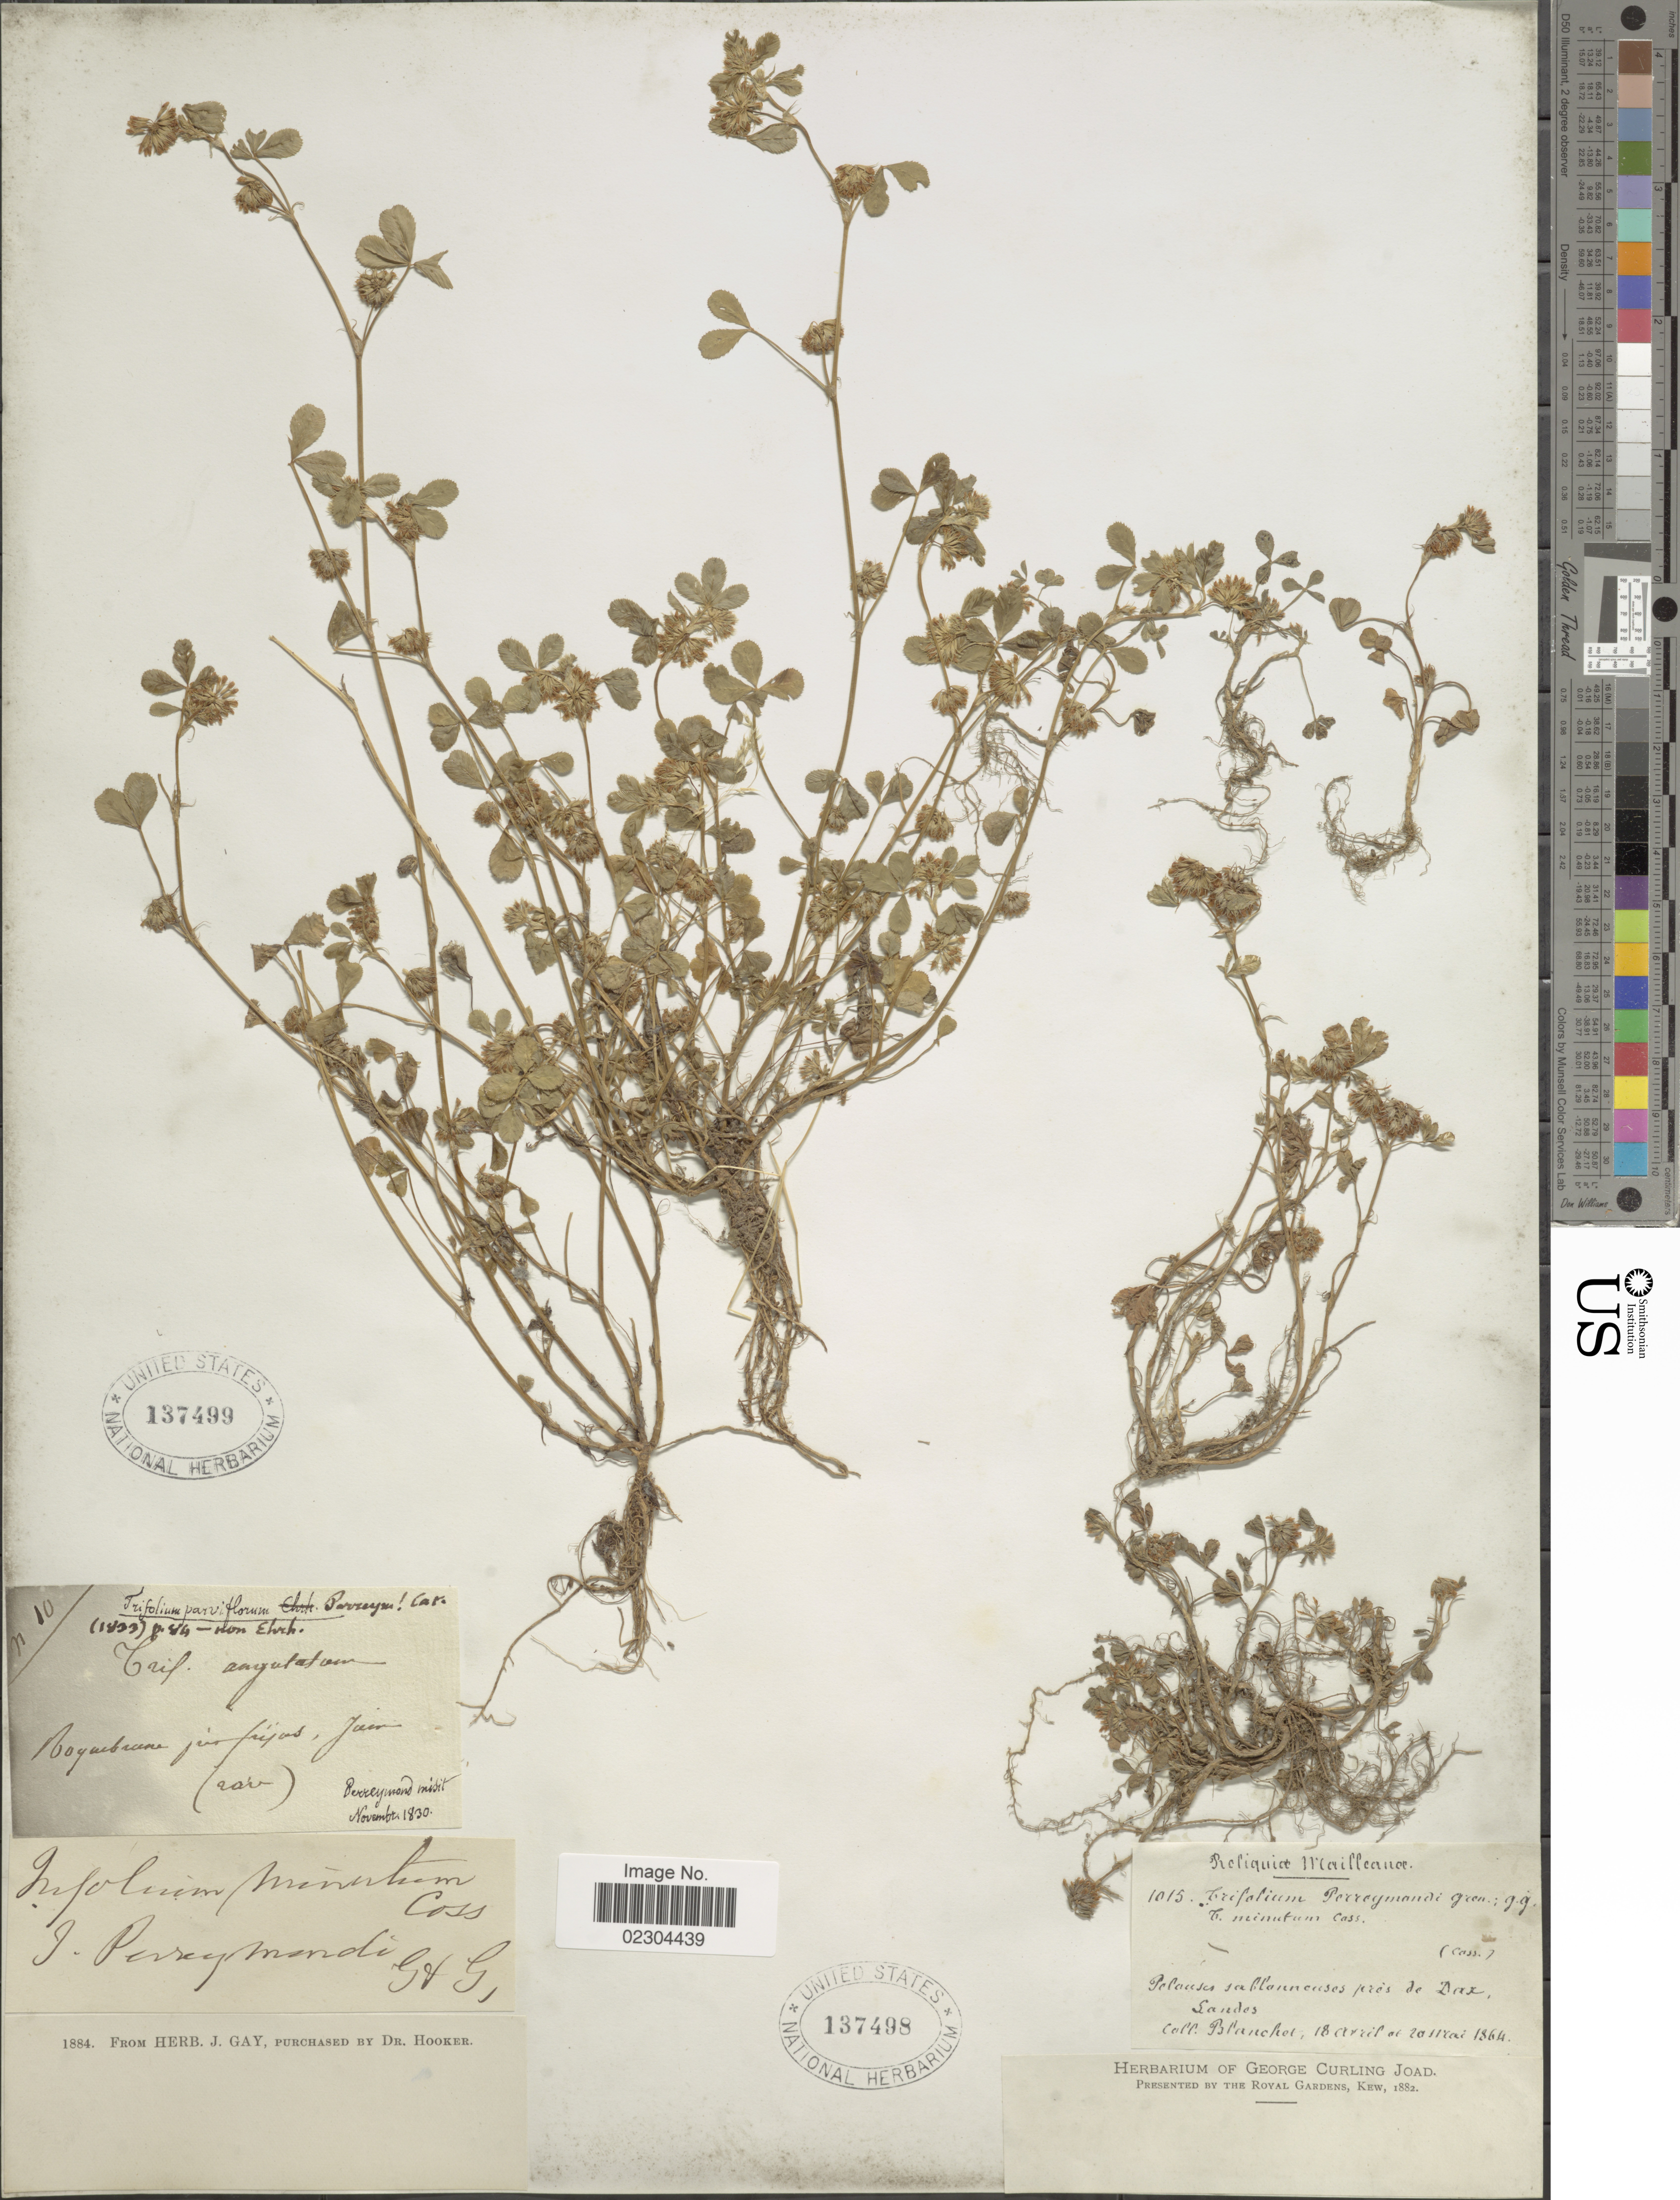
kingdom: Plantae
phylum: Tracheophyta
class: Magnoliopsida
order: Fabales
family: Fabaceae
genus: Trifolium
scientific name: Trifolium perreymondi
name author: Gren.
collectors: -. Blanchet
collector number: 1015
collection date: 1864-04-18/1864-05-20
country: France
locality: Pres de Dax Landes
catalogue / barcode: US 137498-2